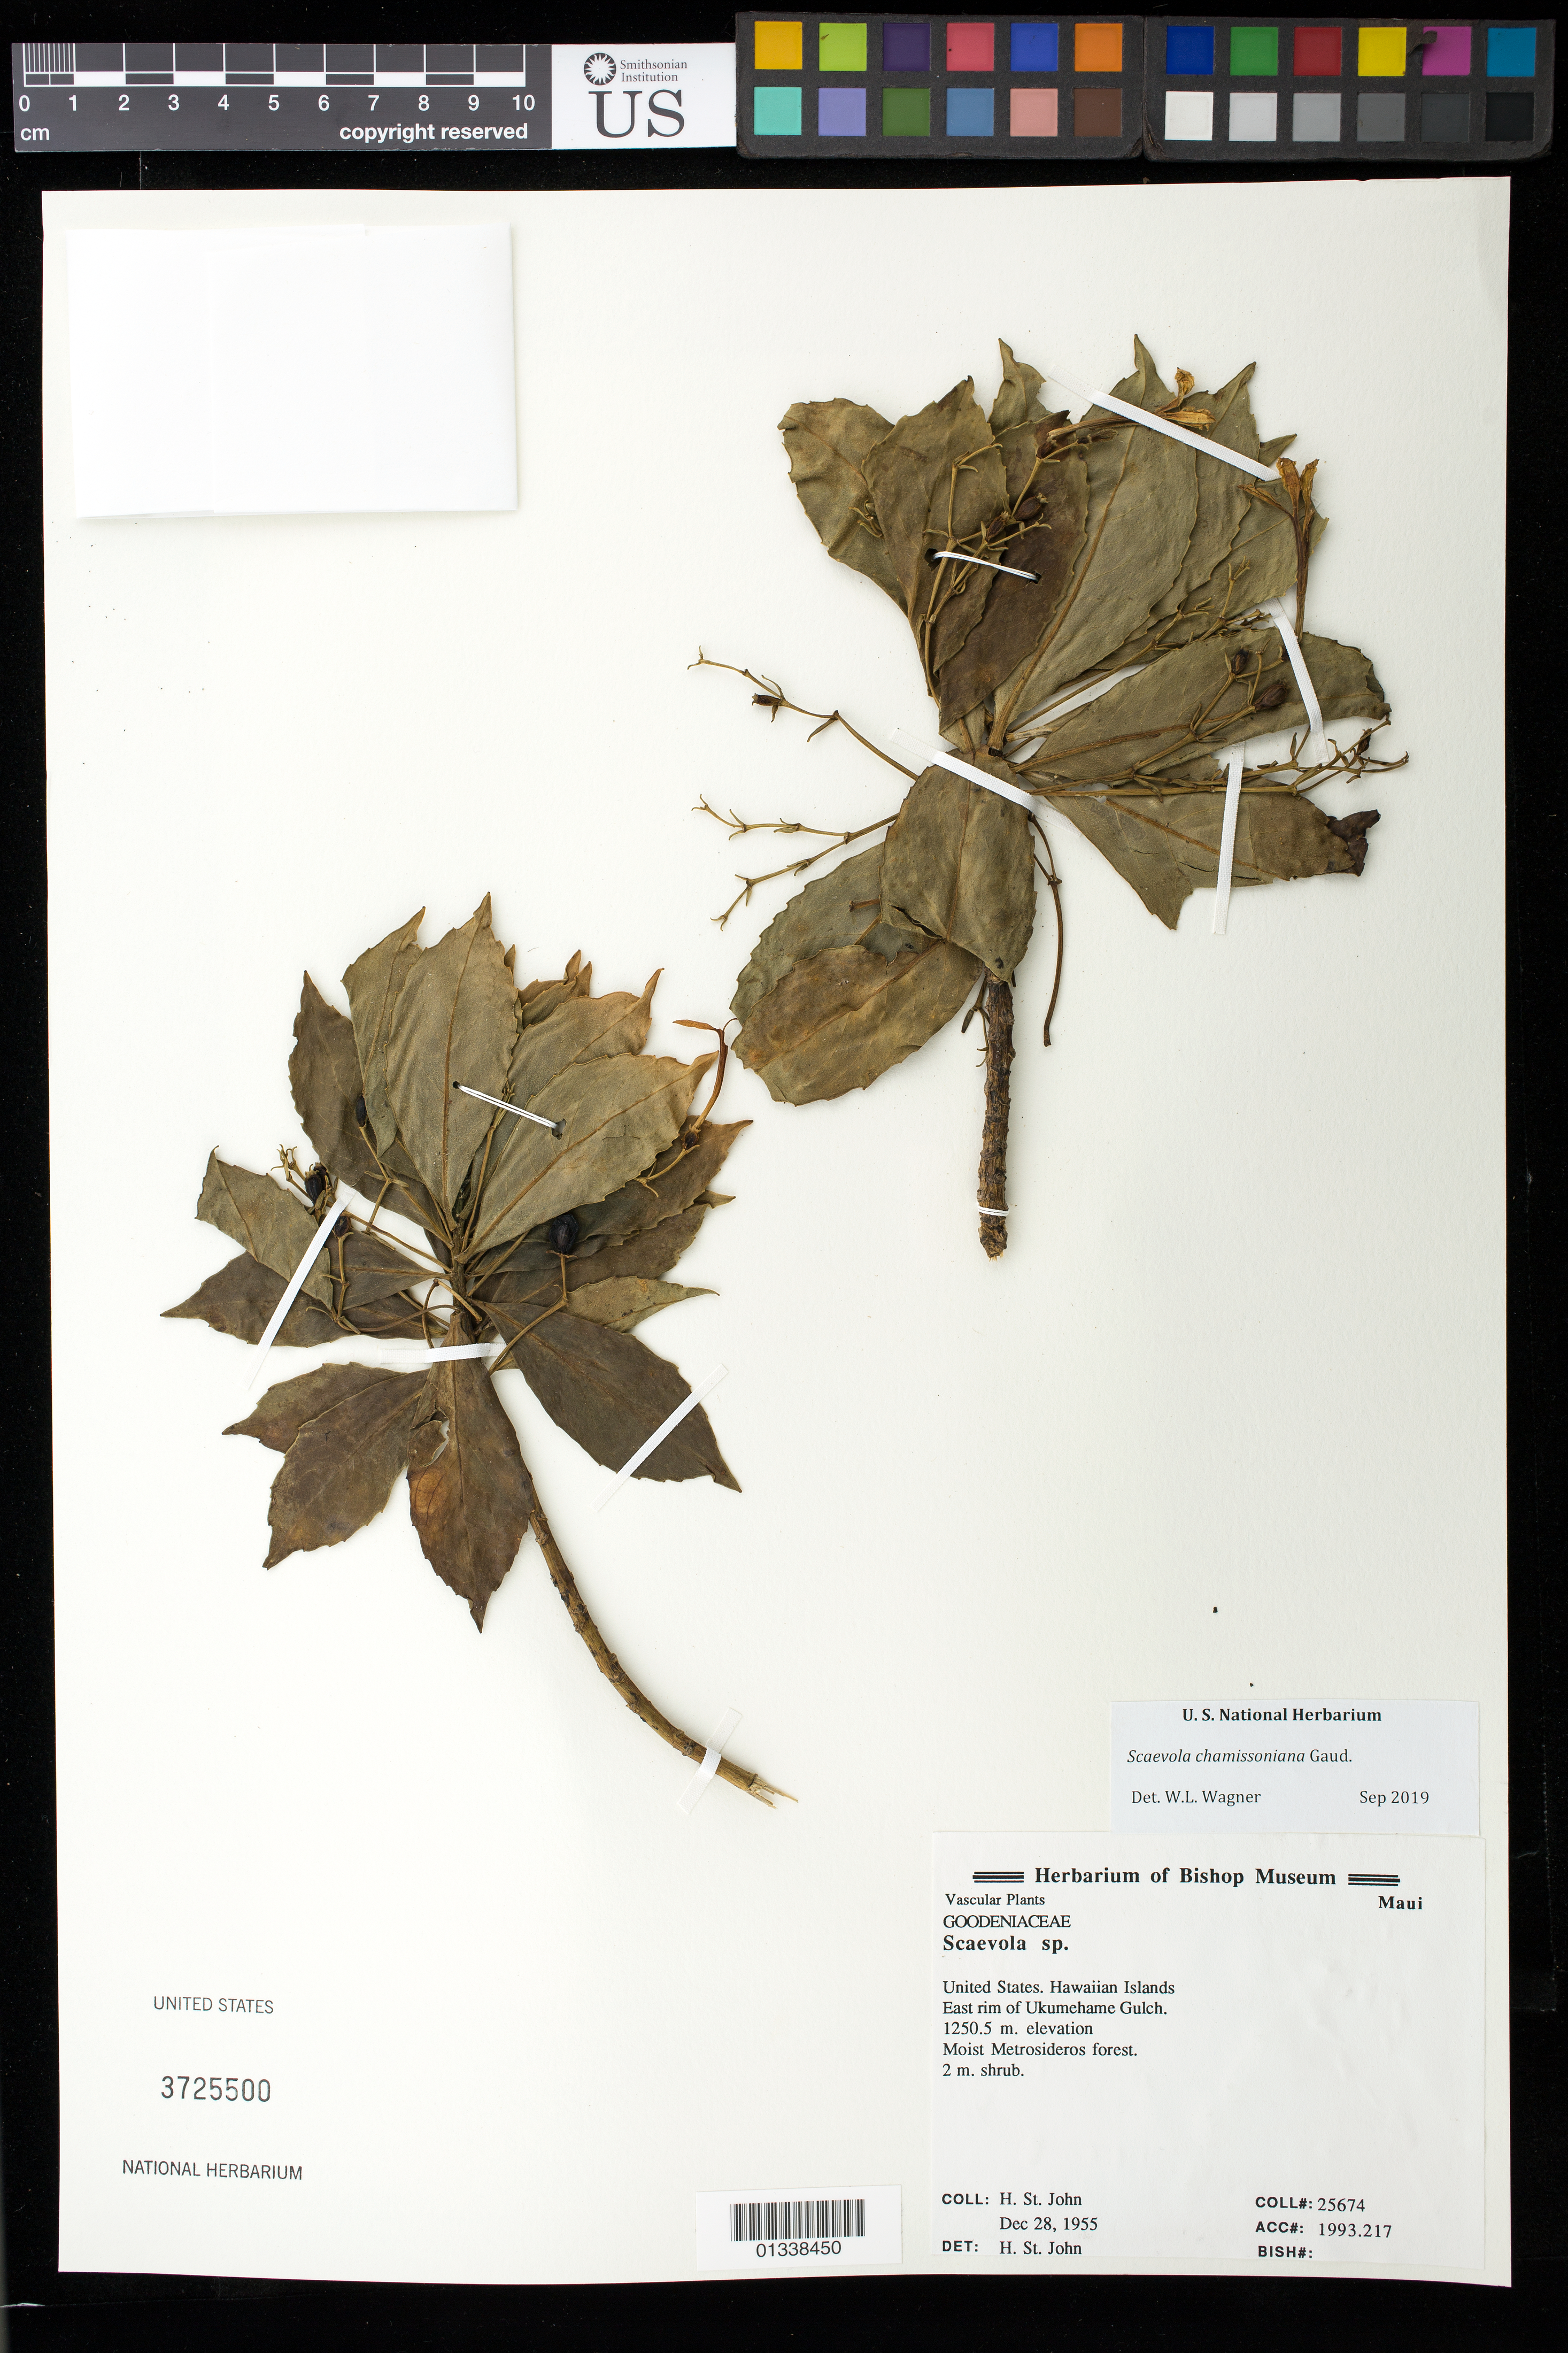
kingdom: Plantae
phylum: Tracheophyta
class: Magnoliopsida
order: Asterales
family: Goodeniaceae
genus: Scaevola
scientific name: Scaevola chamissoniana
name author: Gaudich.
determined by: Wagner, W. L., (BOT), Smithsonian Institution - National Museum of Natural History (UNITED STATES)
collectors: H. St. John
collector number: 25674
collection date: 1955-12-28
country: United States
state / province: Hawaii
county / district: Maui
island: Maui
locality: East rim of Ukumehame Gulch.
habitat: Moist Metrosideros forest.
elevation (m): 1250.5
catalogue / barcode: US 3725500